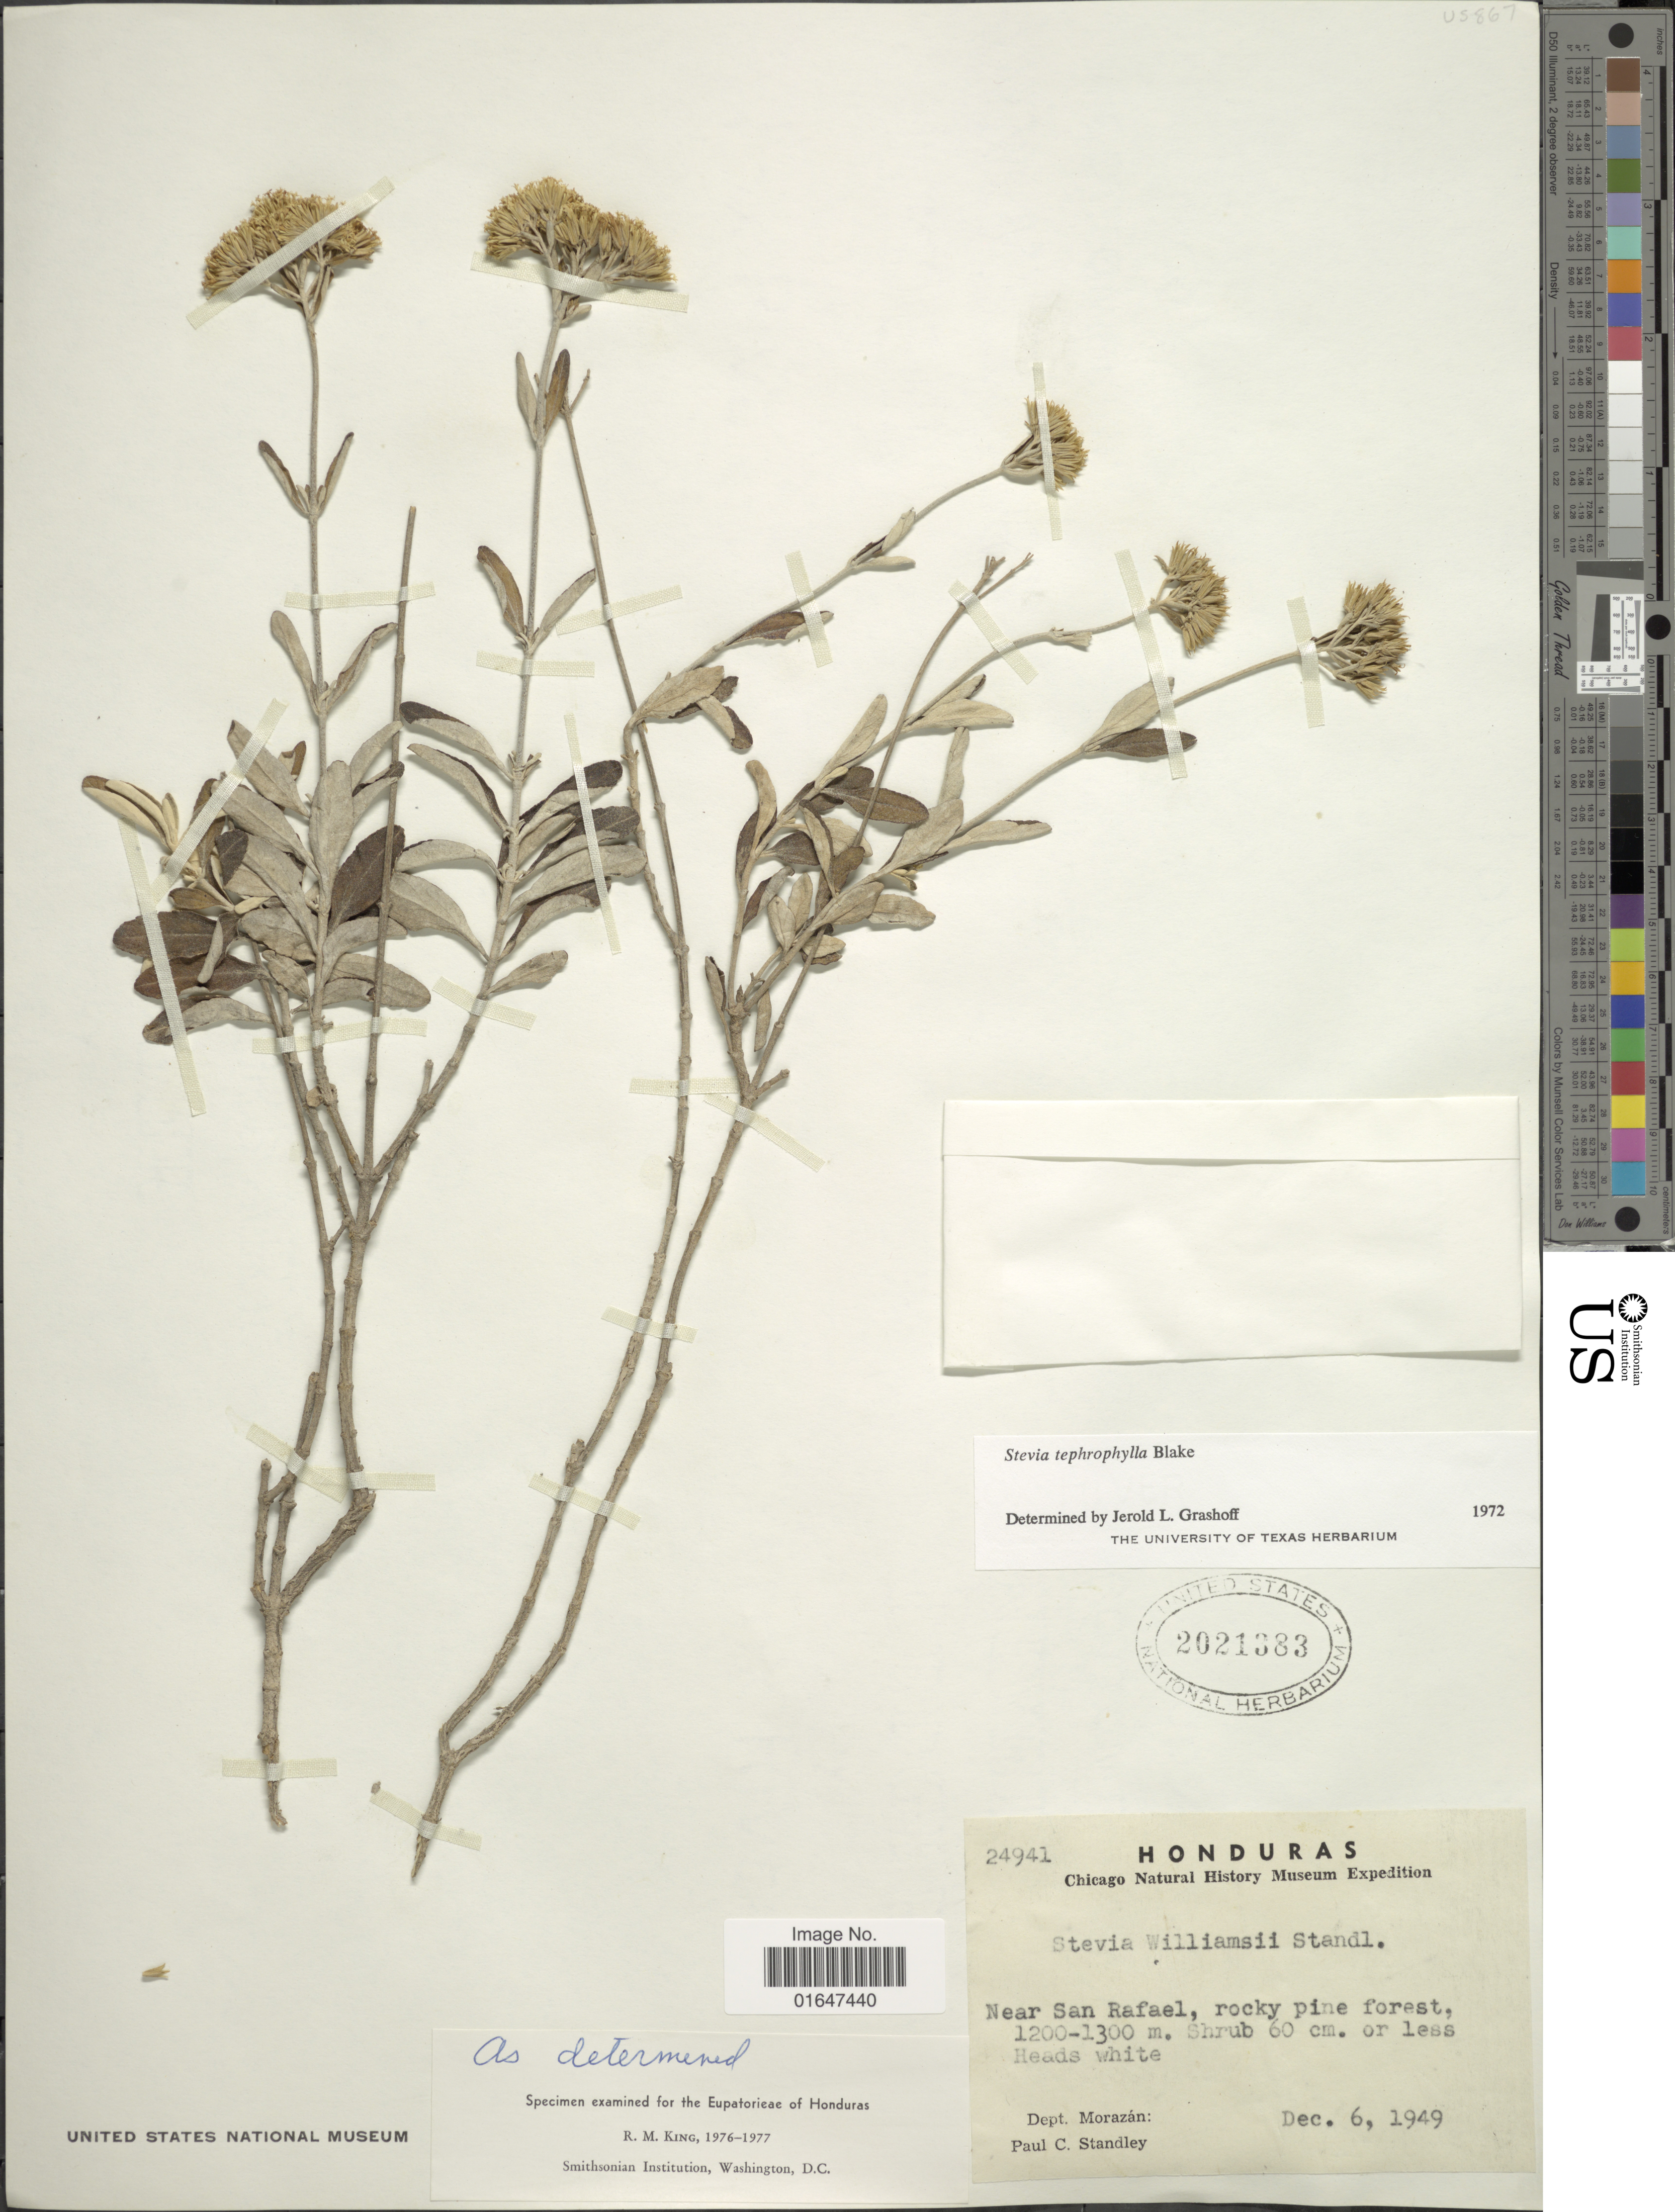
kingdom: Plantae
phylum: Tracheophyta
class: Magnoliopsida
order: Asterales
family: Asteraceae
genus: Stevia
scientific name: Stevia tephrophylla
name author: S.F. Blake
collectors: P. C. Standley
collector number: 24941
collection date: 1949-12-06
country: Honduras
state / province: Fco. Morazán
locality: Near San Rafael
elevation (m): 1200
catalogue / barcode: US 2021383